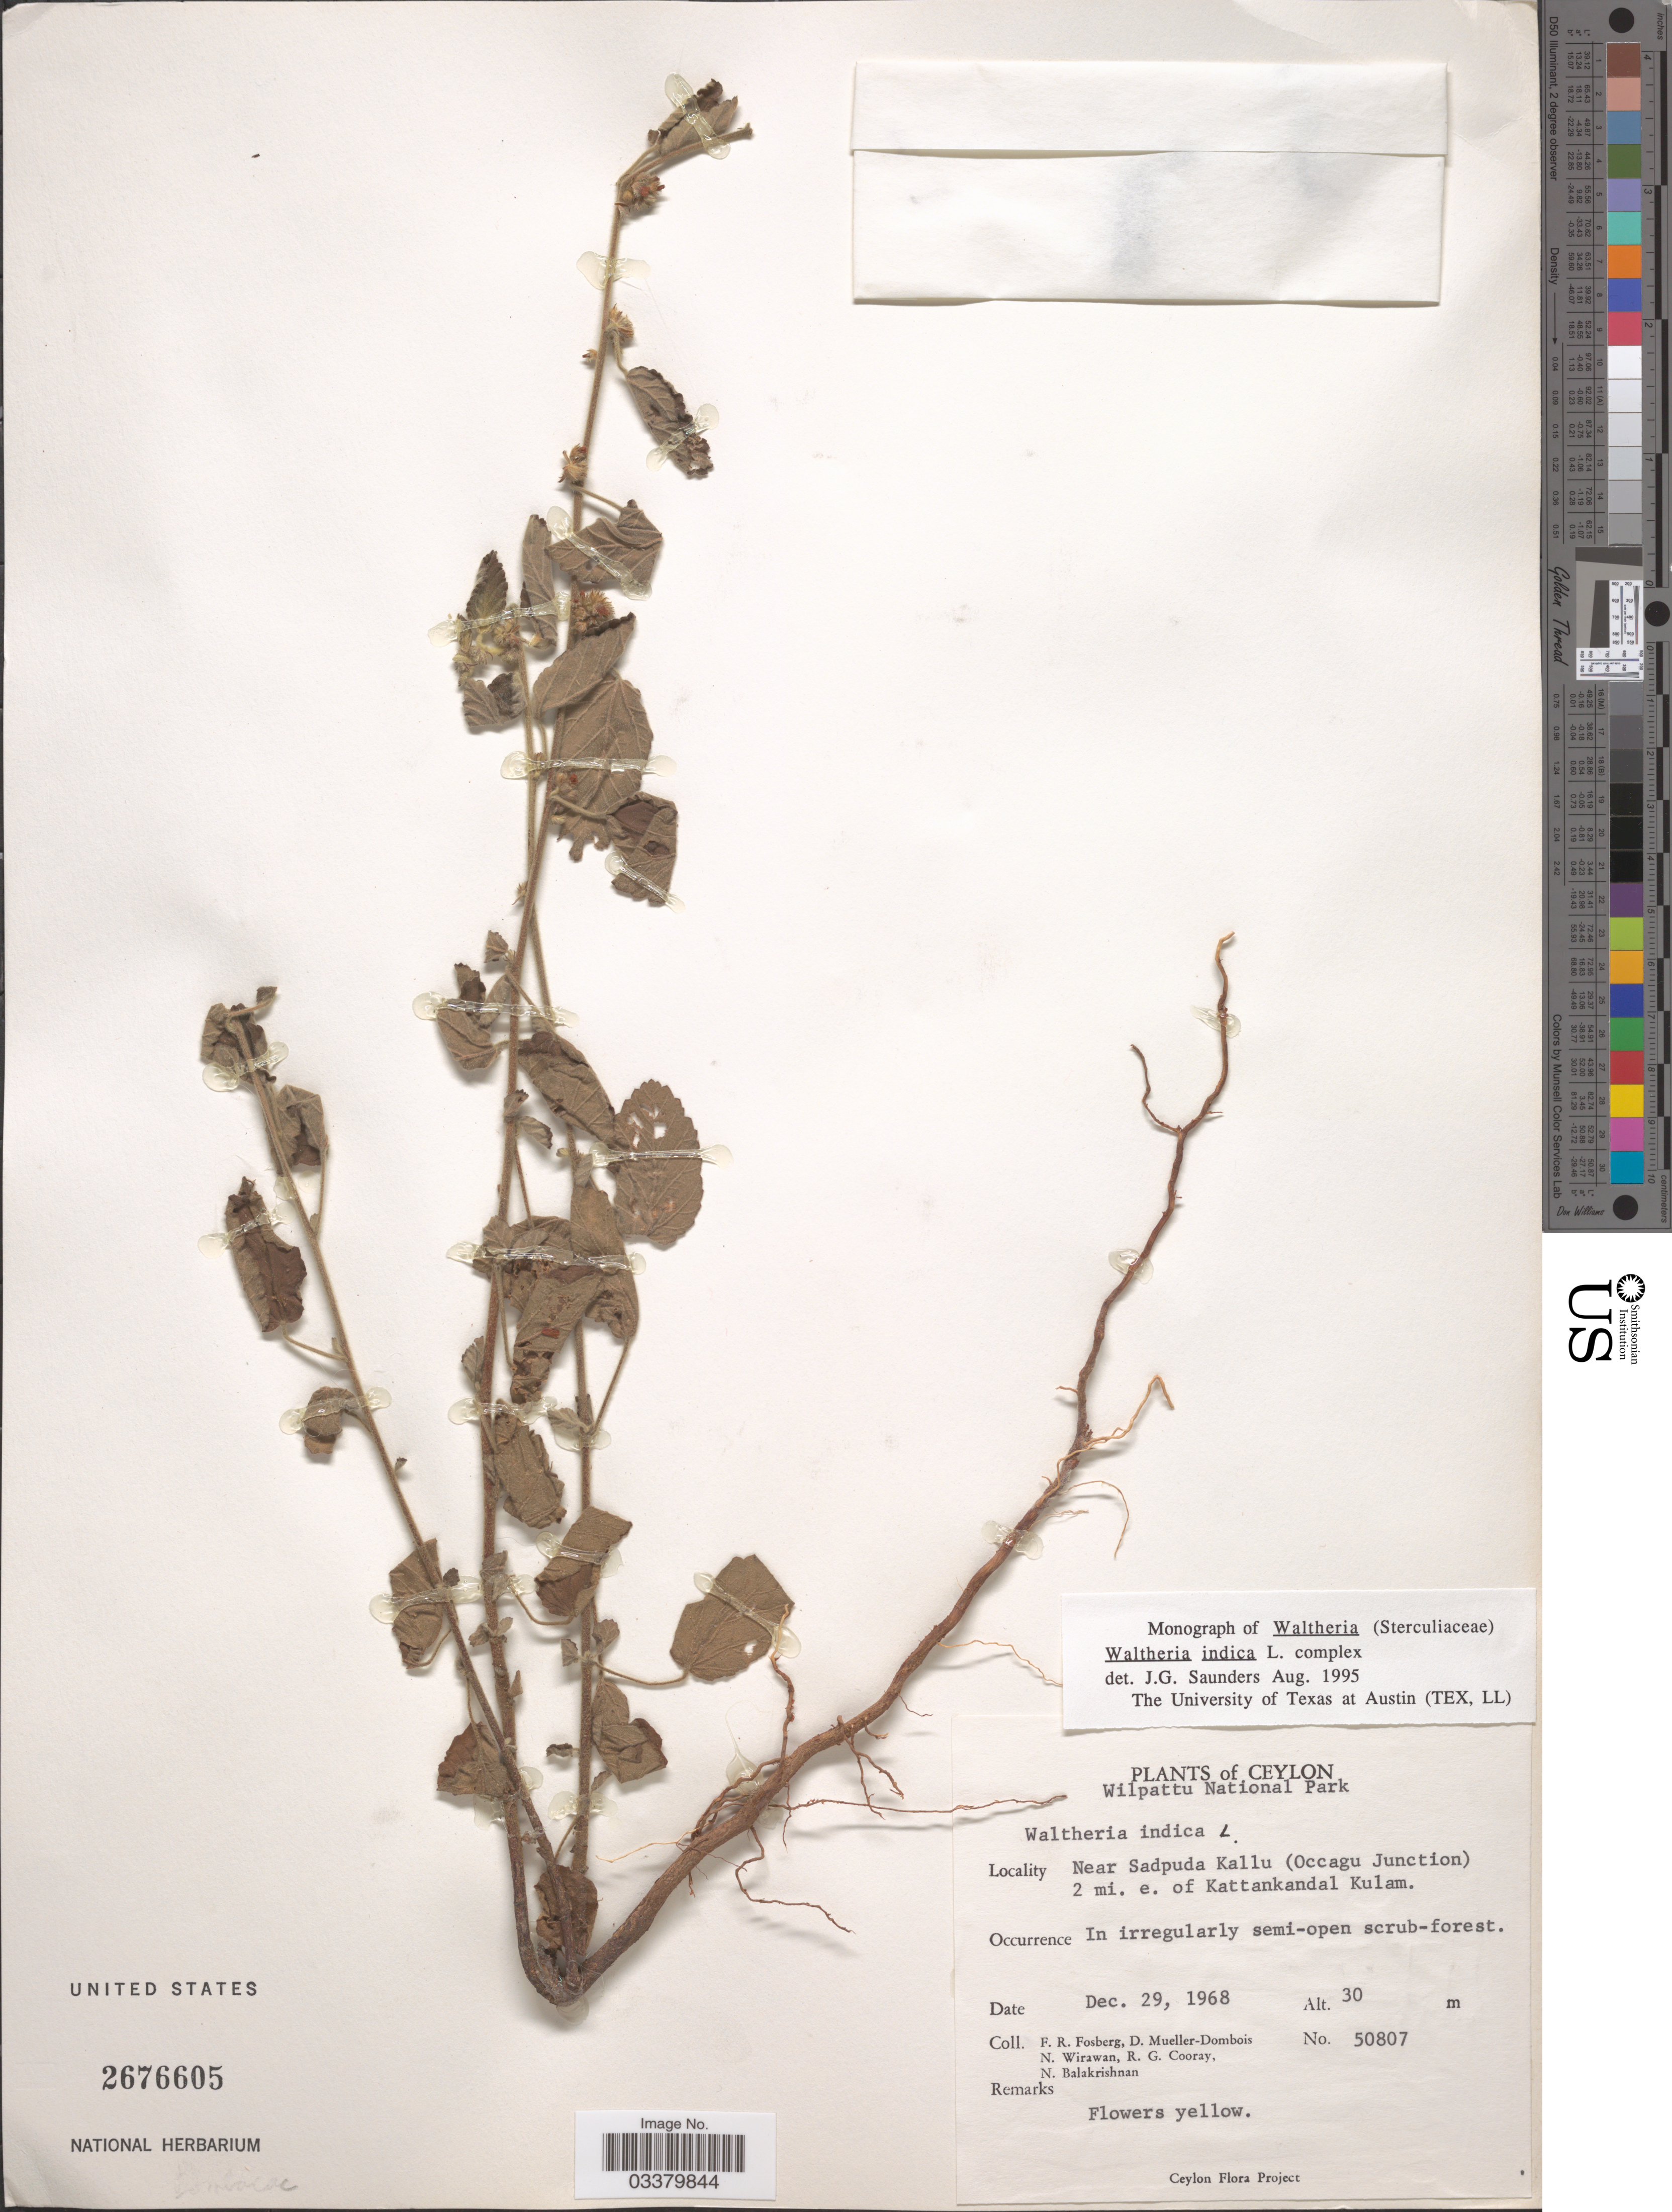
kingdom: Plantae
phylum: Tracheophyta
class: Magnoliopsida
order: Malvales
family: Malvaceae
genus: Waltheria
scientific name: Waltheria indica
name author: L.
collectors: F. R. Fosberg, D. Mueller-Dombois, N. Wirawan, R. Cooray & N. Balakrishnan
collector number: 50807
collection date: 1968-12-29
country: Sri Lanka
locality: Ceylon, Wilpattu National Park, Near Sadpuda Kallu (Occagu Junction) 2 mi. e. of Kattankandal Kulam.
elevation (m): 30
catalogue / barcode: US 2676605